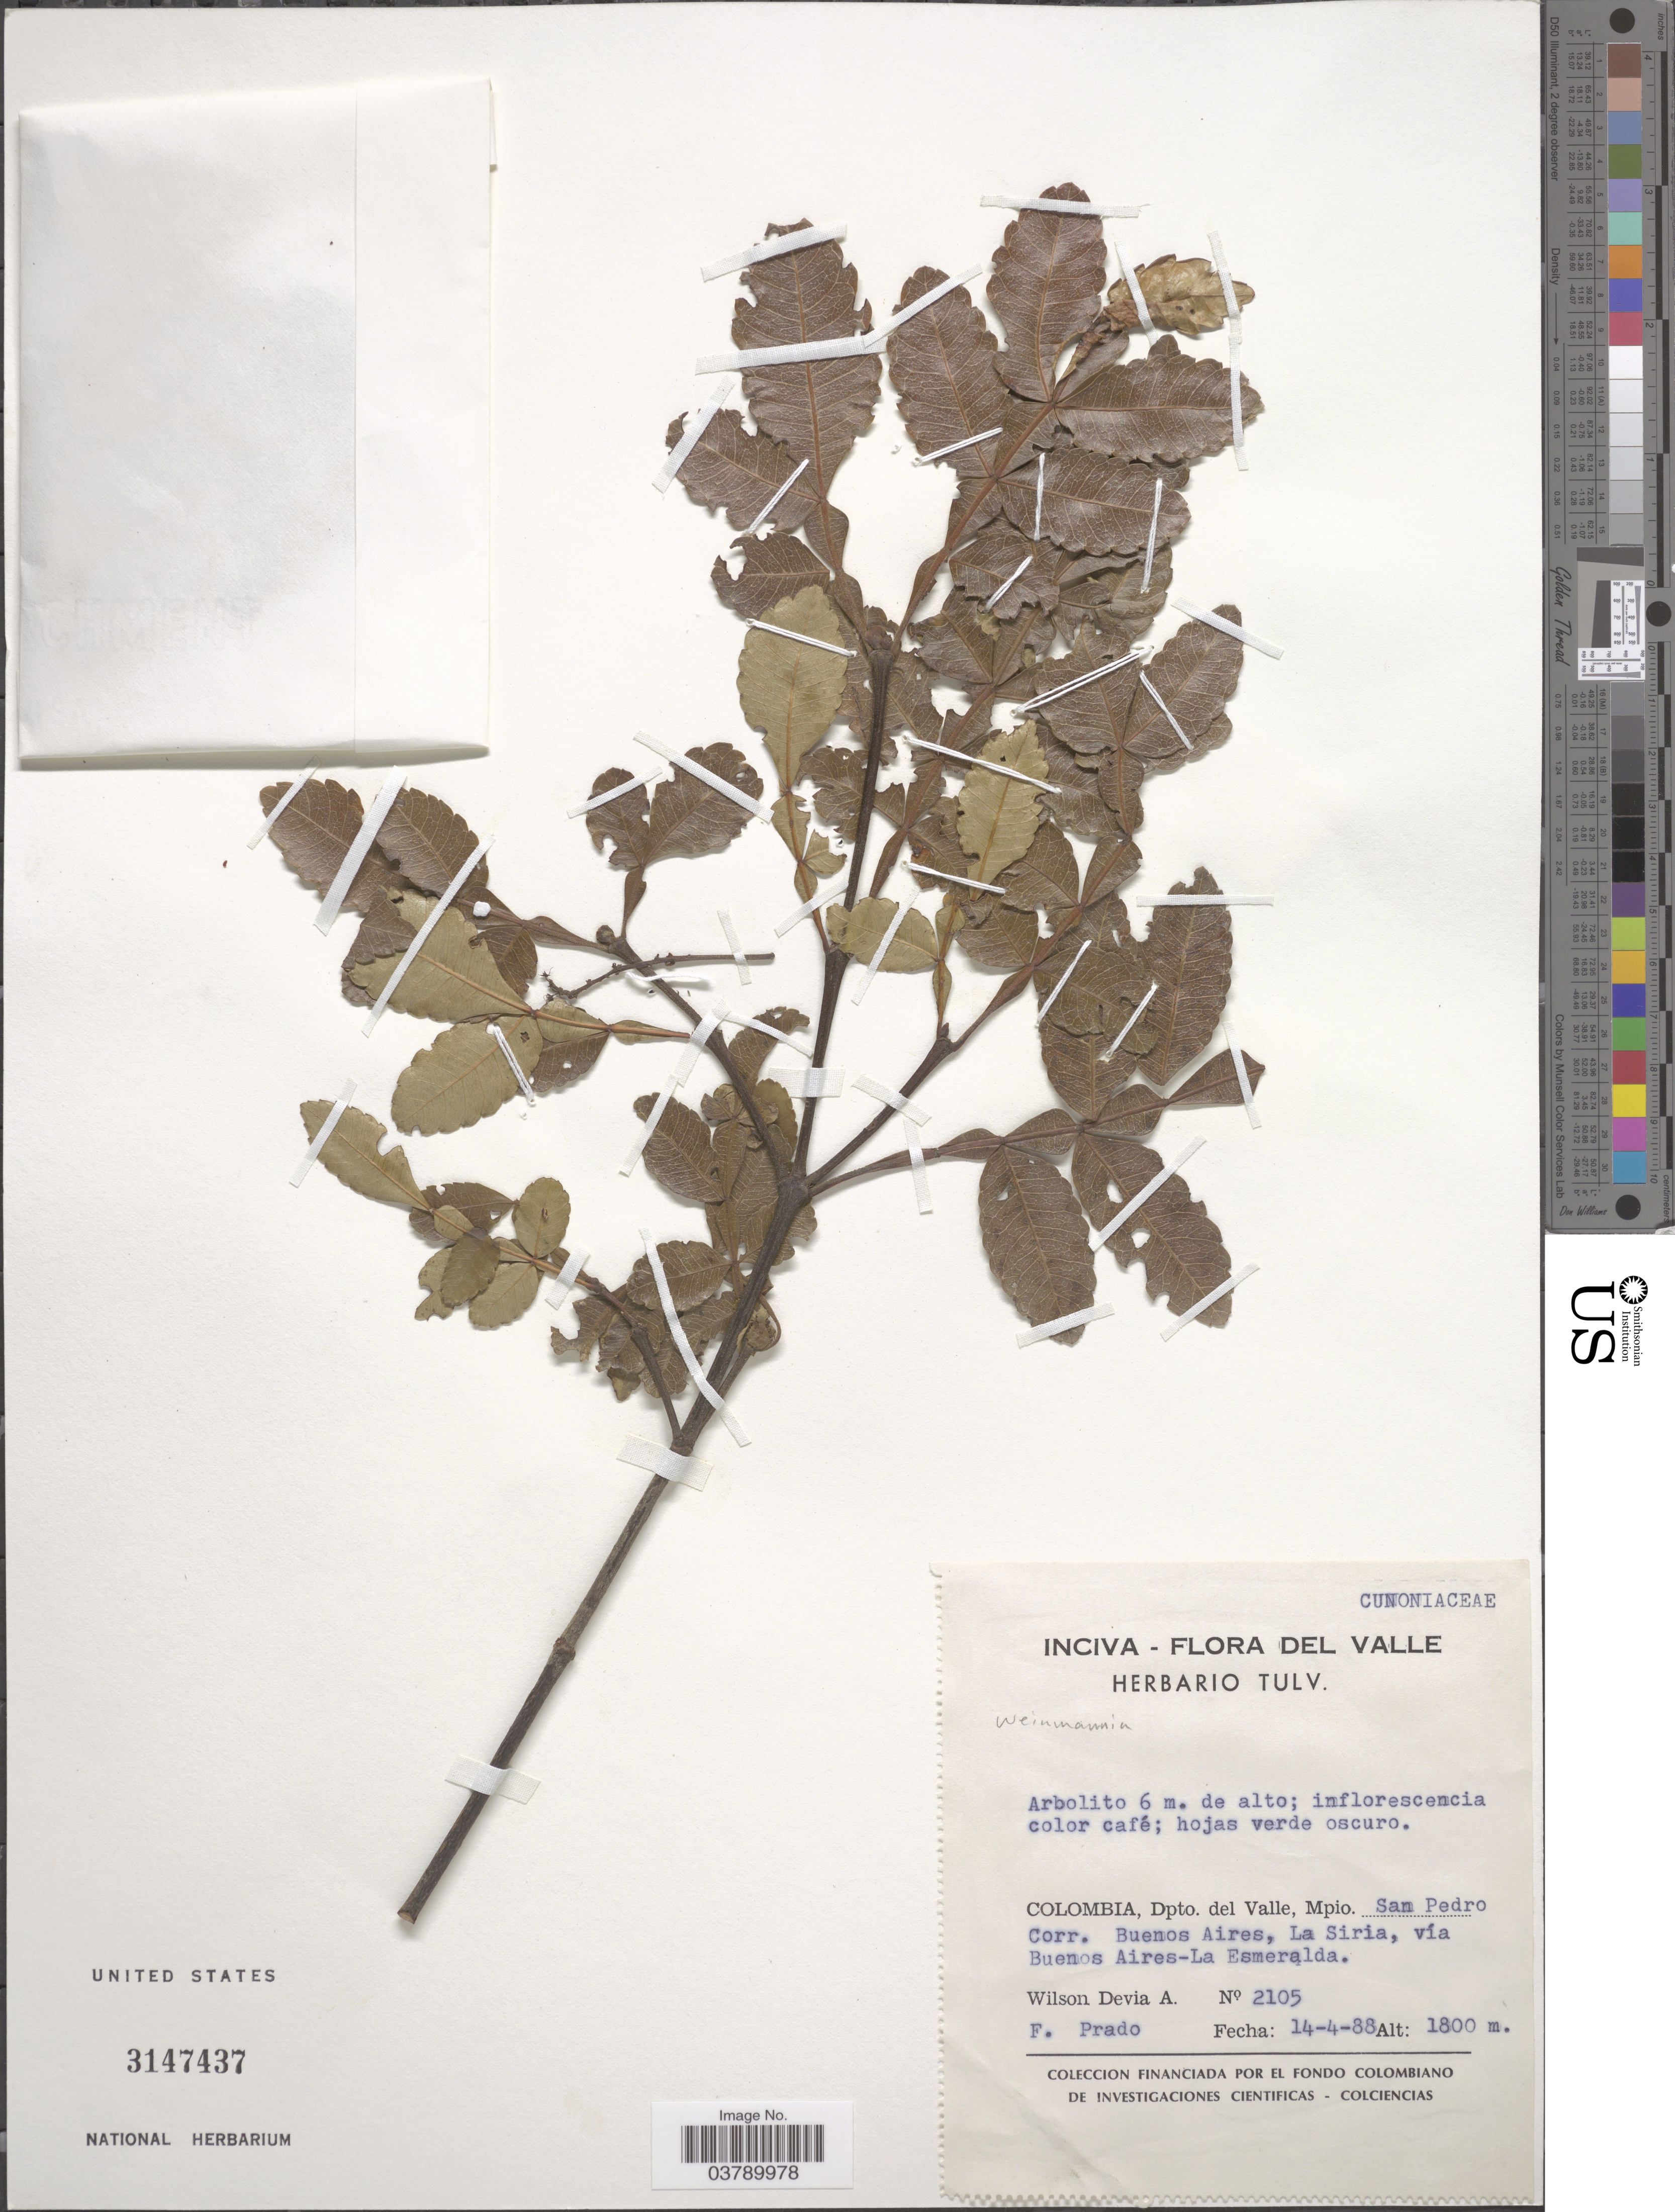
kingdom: Plantae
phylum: Tracheophyta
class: Magnoliopsida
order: Oxalidales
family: Cunoniaceae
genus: Weinmannia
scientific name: Weinmannia sp.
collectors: W. Devia A. & F. Prado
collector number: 2105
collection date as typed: Transcribed d/m/y: 14/4/88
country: Colombia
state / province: Valle del Cauca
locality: Dpto. del Valle, Mpio. San Pedro Corr. Buenos Aires, La Siria, vía Buenos Aires-La Esmeralda.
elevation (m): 1800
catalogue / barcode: US 3147437